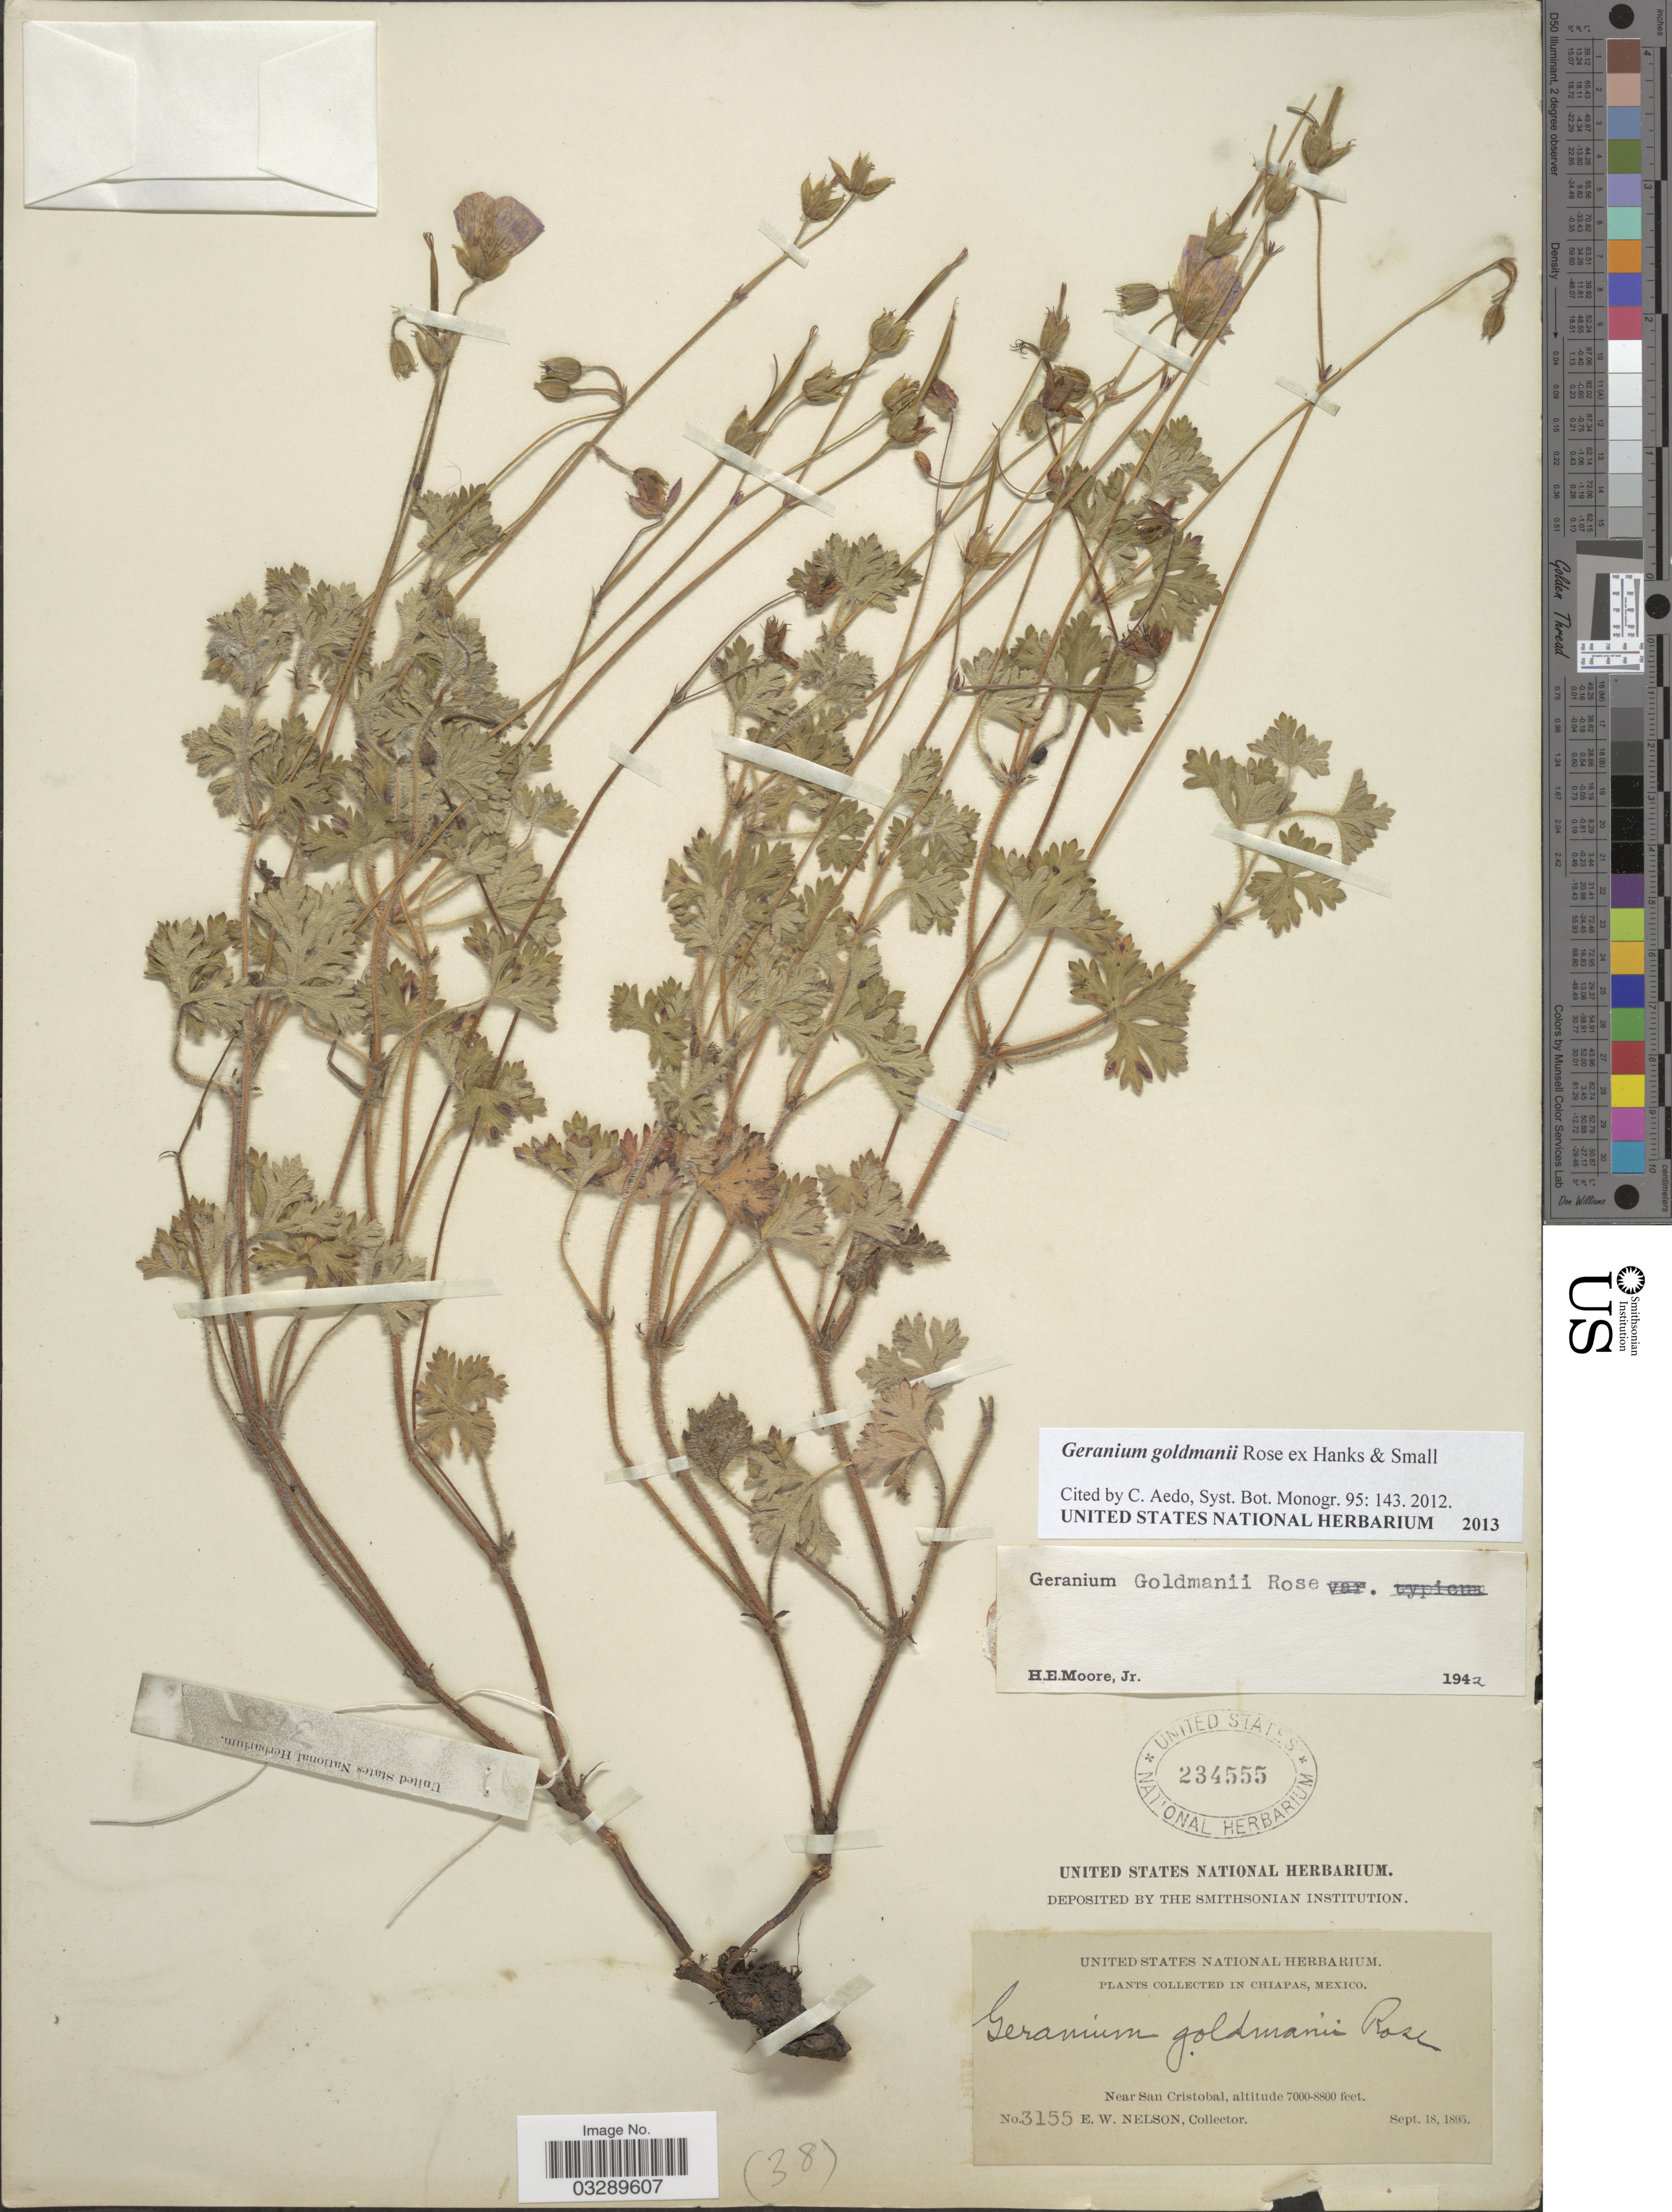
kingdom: Plantae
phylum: Tracheophyta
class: Magnoliopsida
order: Geraniales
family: Geraniaceae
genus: Geranium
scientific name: Geranium goldmannii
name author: Rose in Hanks & Small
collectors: E. W. Nelson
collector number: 3155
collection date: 1895-09-18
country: Mexico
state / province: Chiapas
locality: Near San Cristobal.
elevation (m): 2134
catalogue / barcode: US 234555